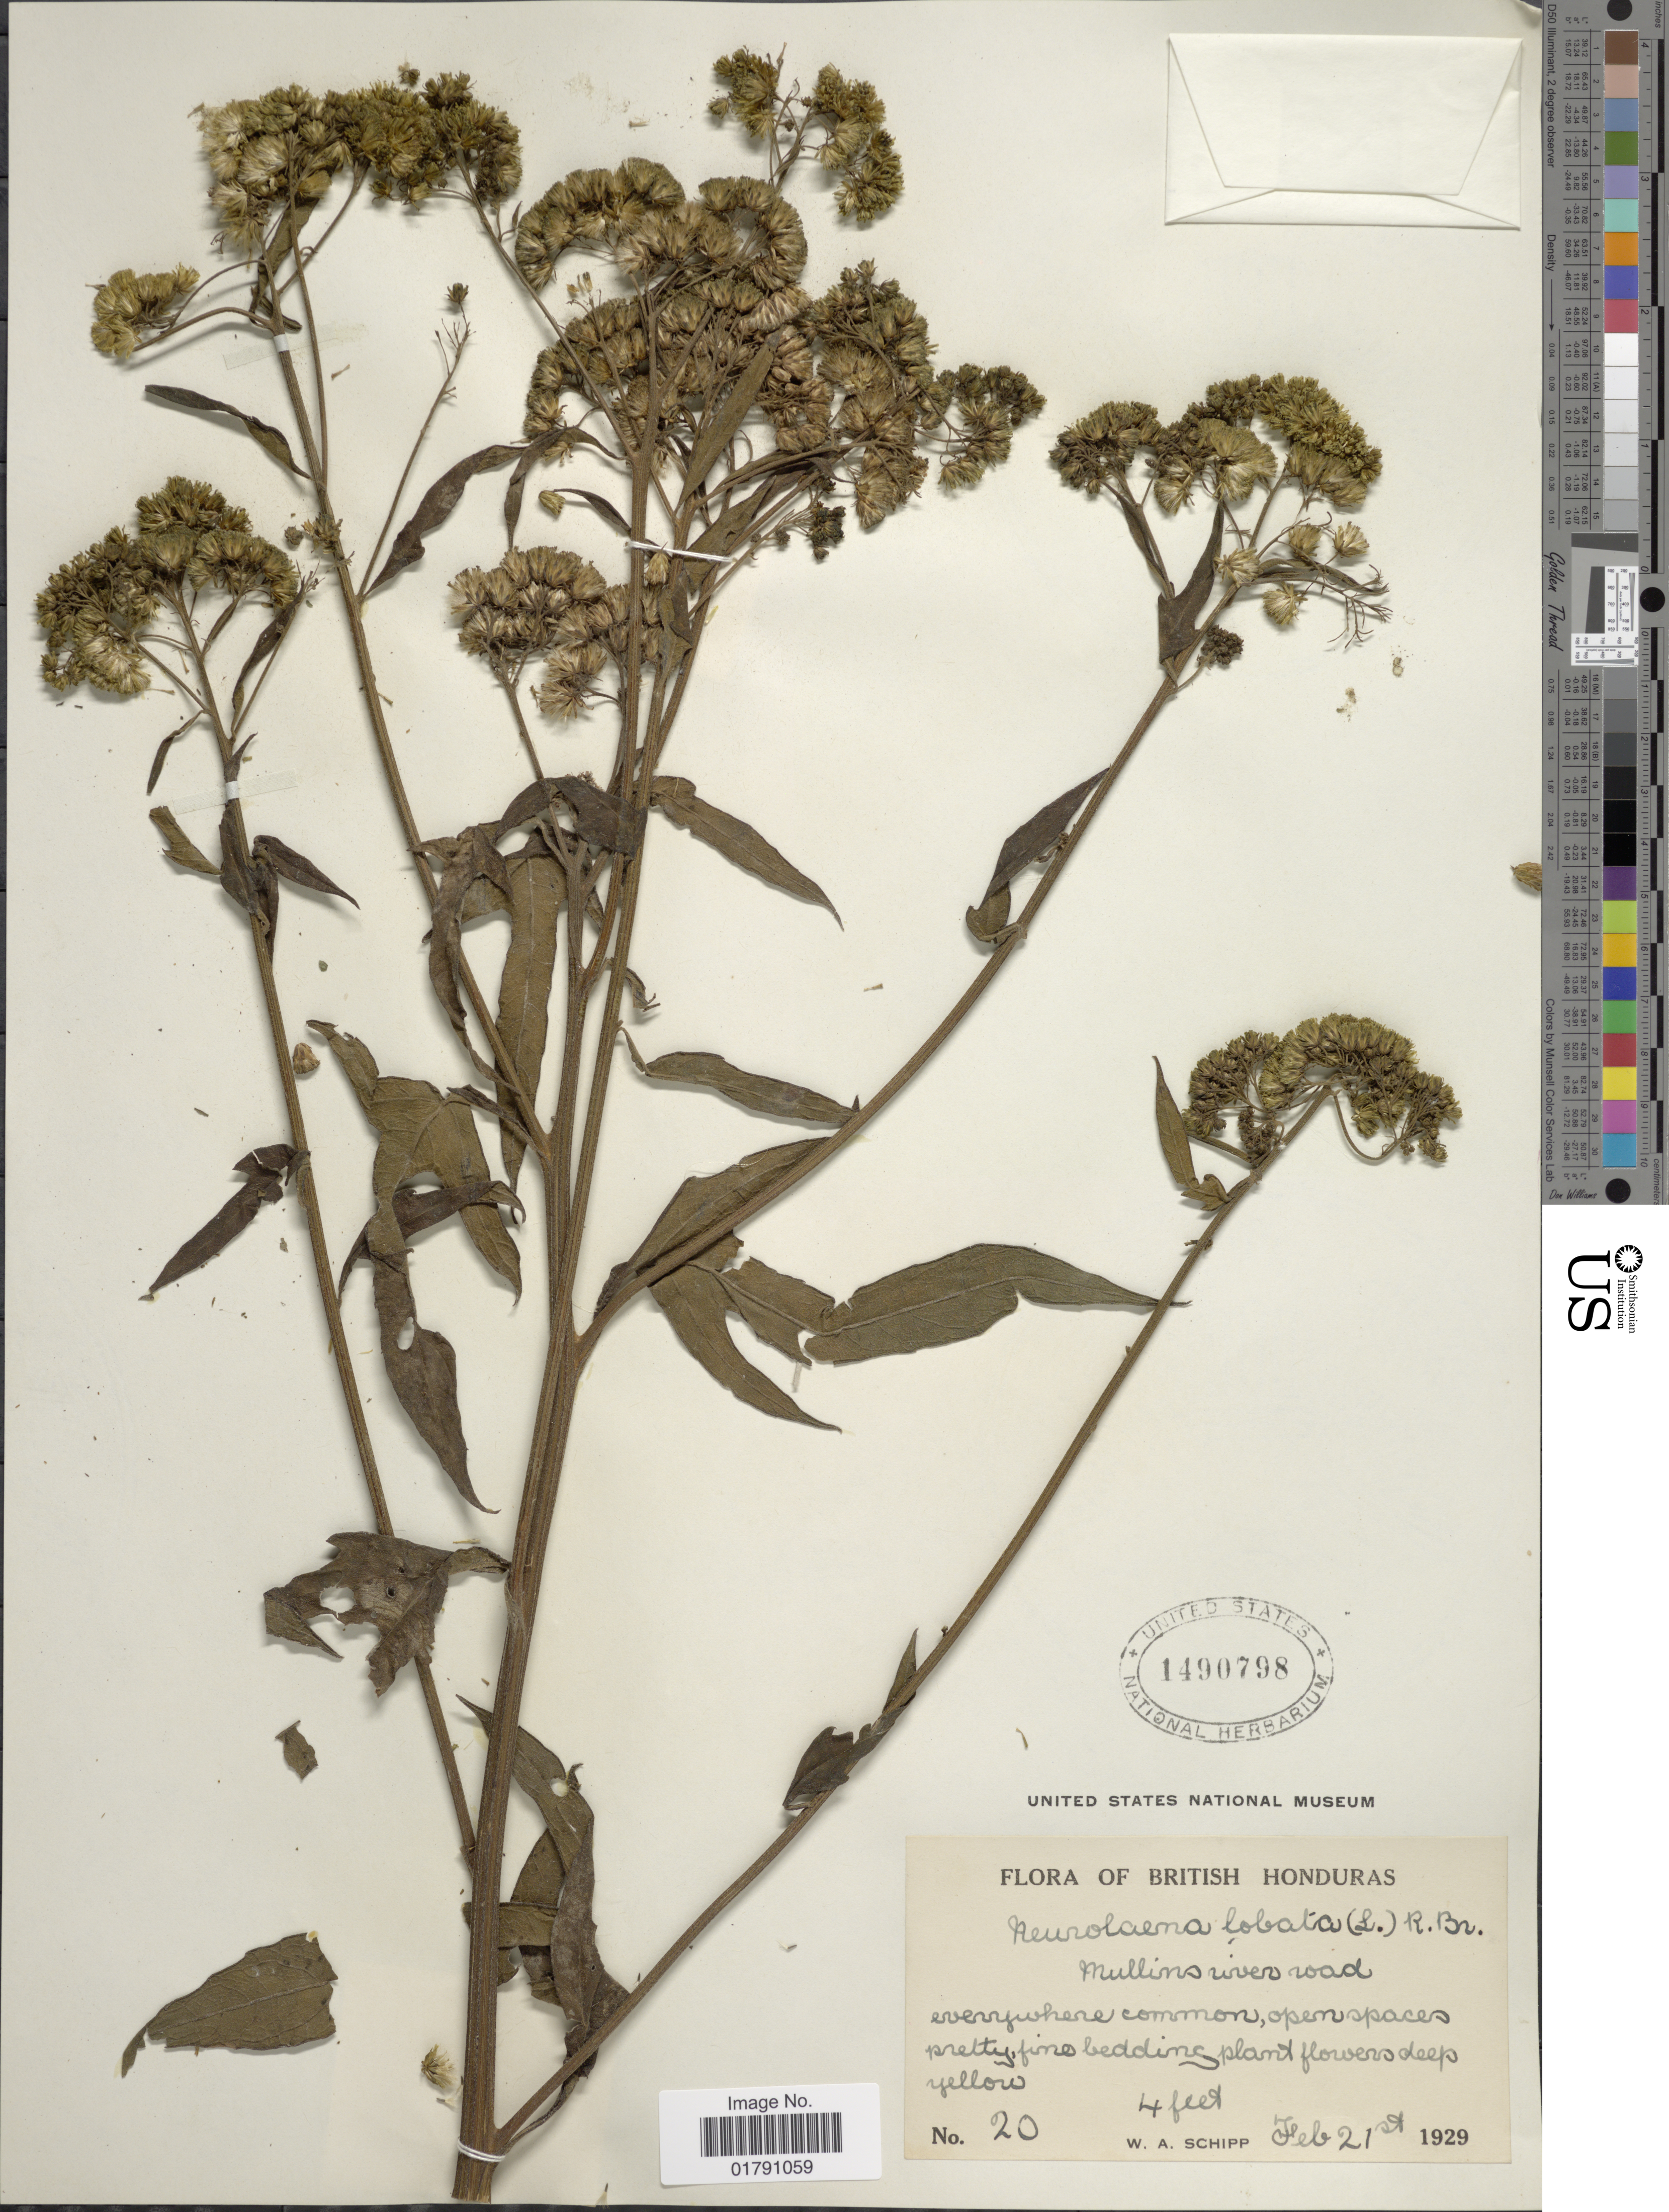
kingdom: Plantae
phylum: Tracheophyta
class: Magnoliopsida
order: Asterales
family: Asteraceae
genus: Neurolaena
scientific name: Neurolaena lobata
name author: (L.) R. Br. ex Cass.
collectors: W. Schipp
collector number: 20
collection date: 1929-02-21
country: Belize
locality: British Honduras, Mullins River Road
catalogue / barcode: US 1490798